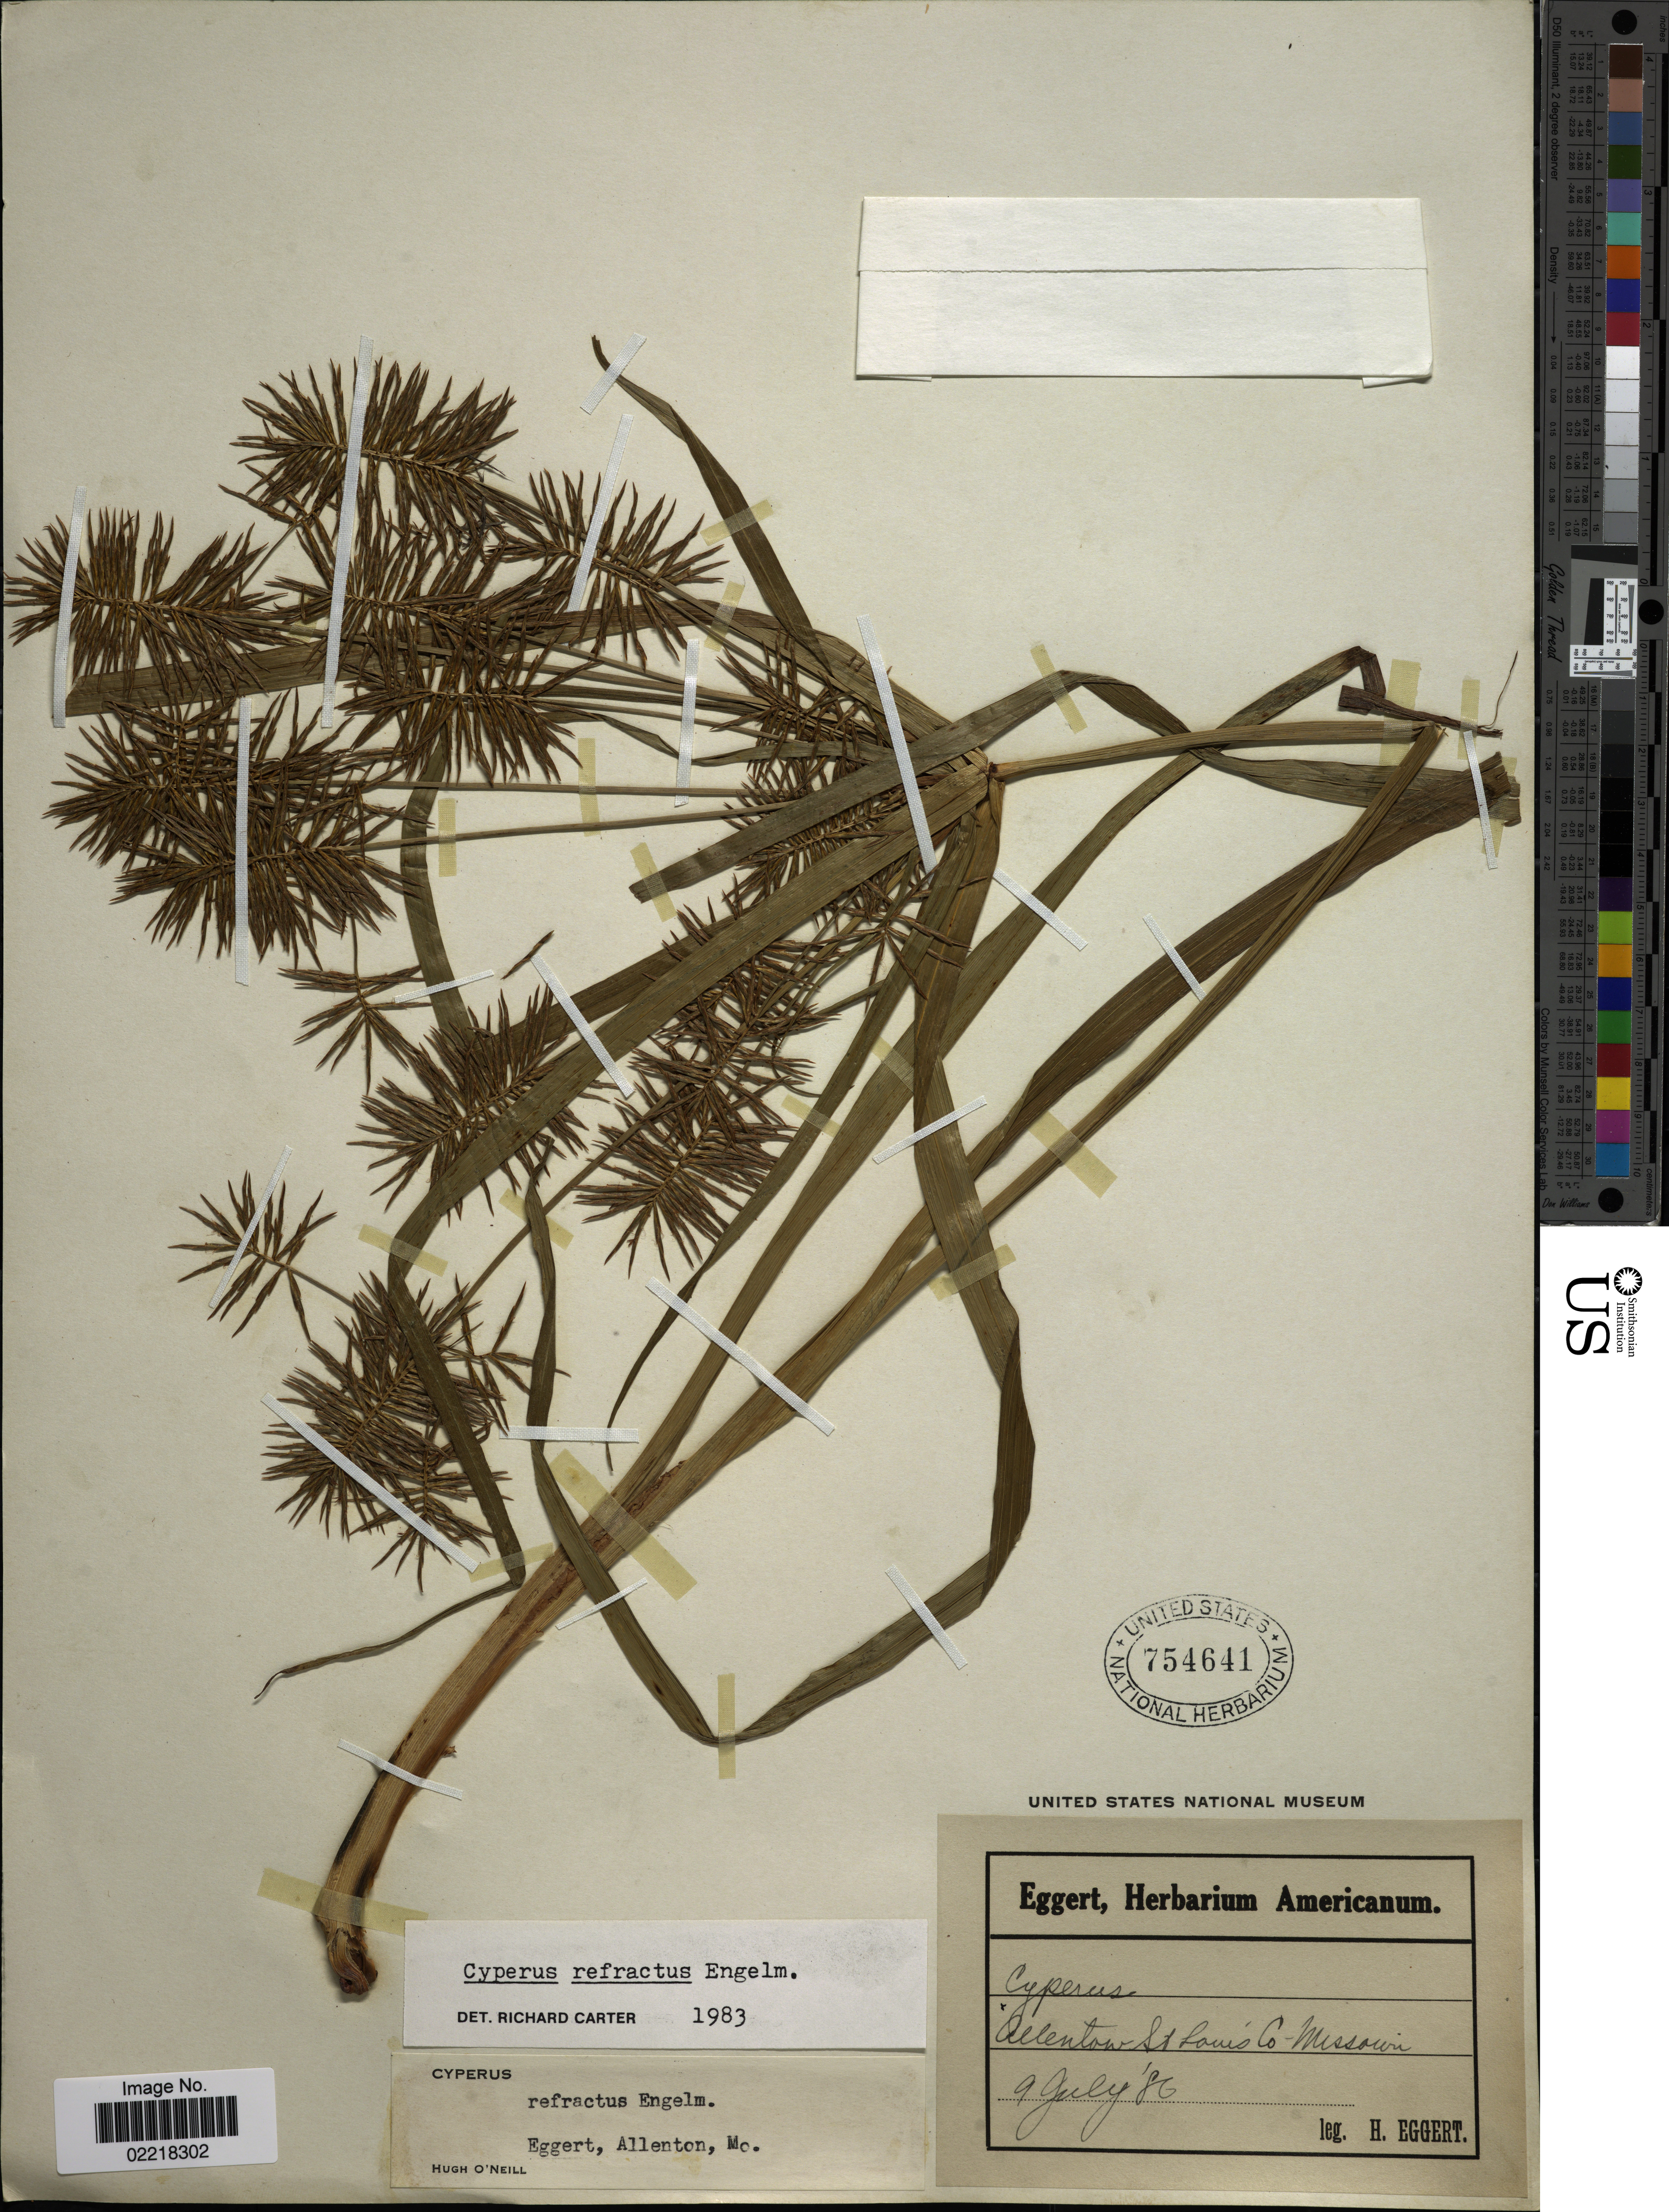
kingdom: Plantae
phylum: Tracheophyta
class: Liliopsida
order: Poales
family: Cyperaceae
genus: Cyperus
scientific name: Cyperus refractus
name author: Engelm. ex Boeckeler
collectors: H. Eggert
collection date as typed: Transcribed d/m/y: 9/7/86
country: United States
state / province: Missouri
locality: Allenton, St. Louis Co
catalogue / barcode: US 754641